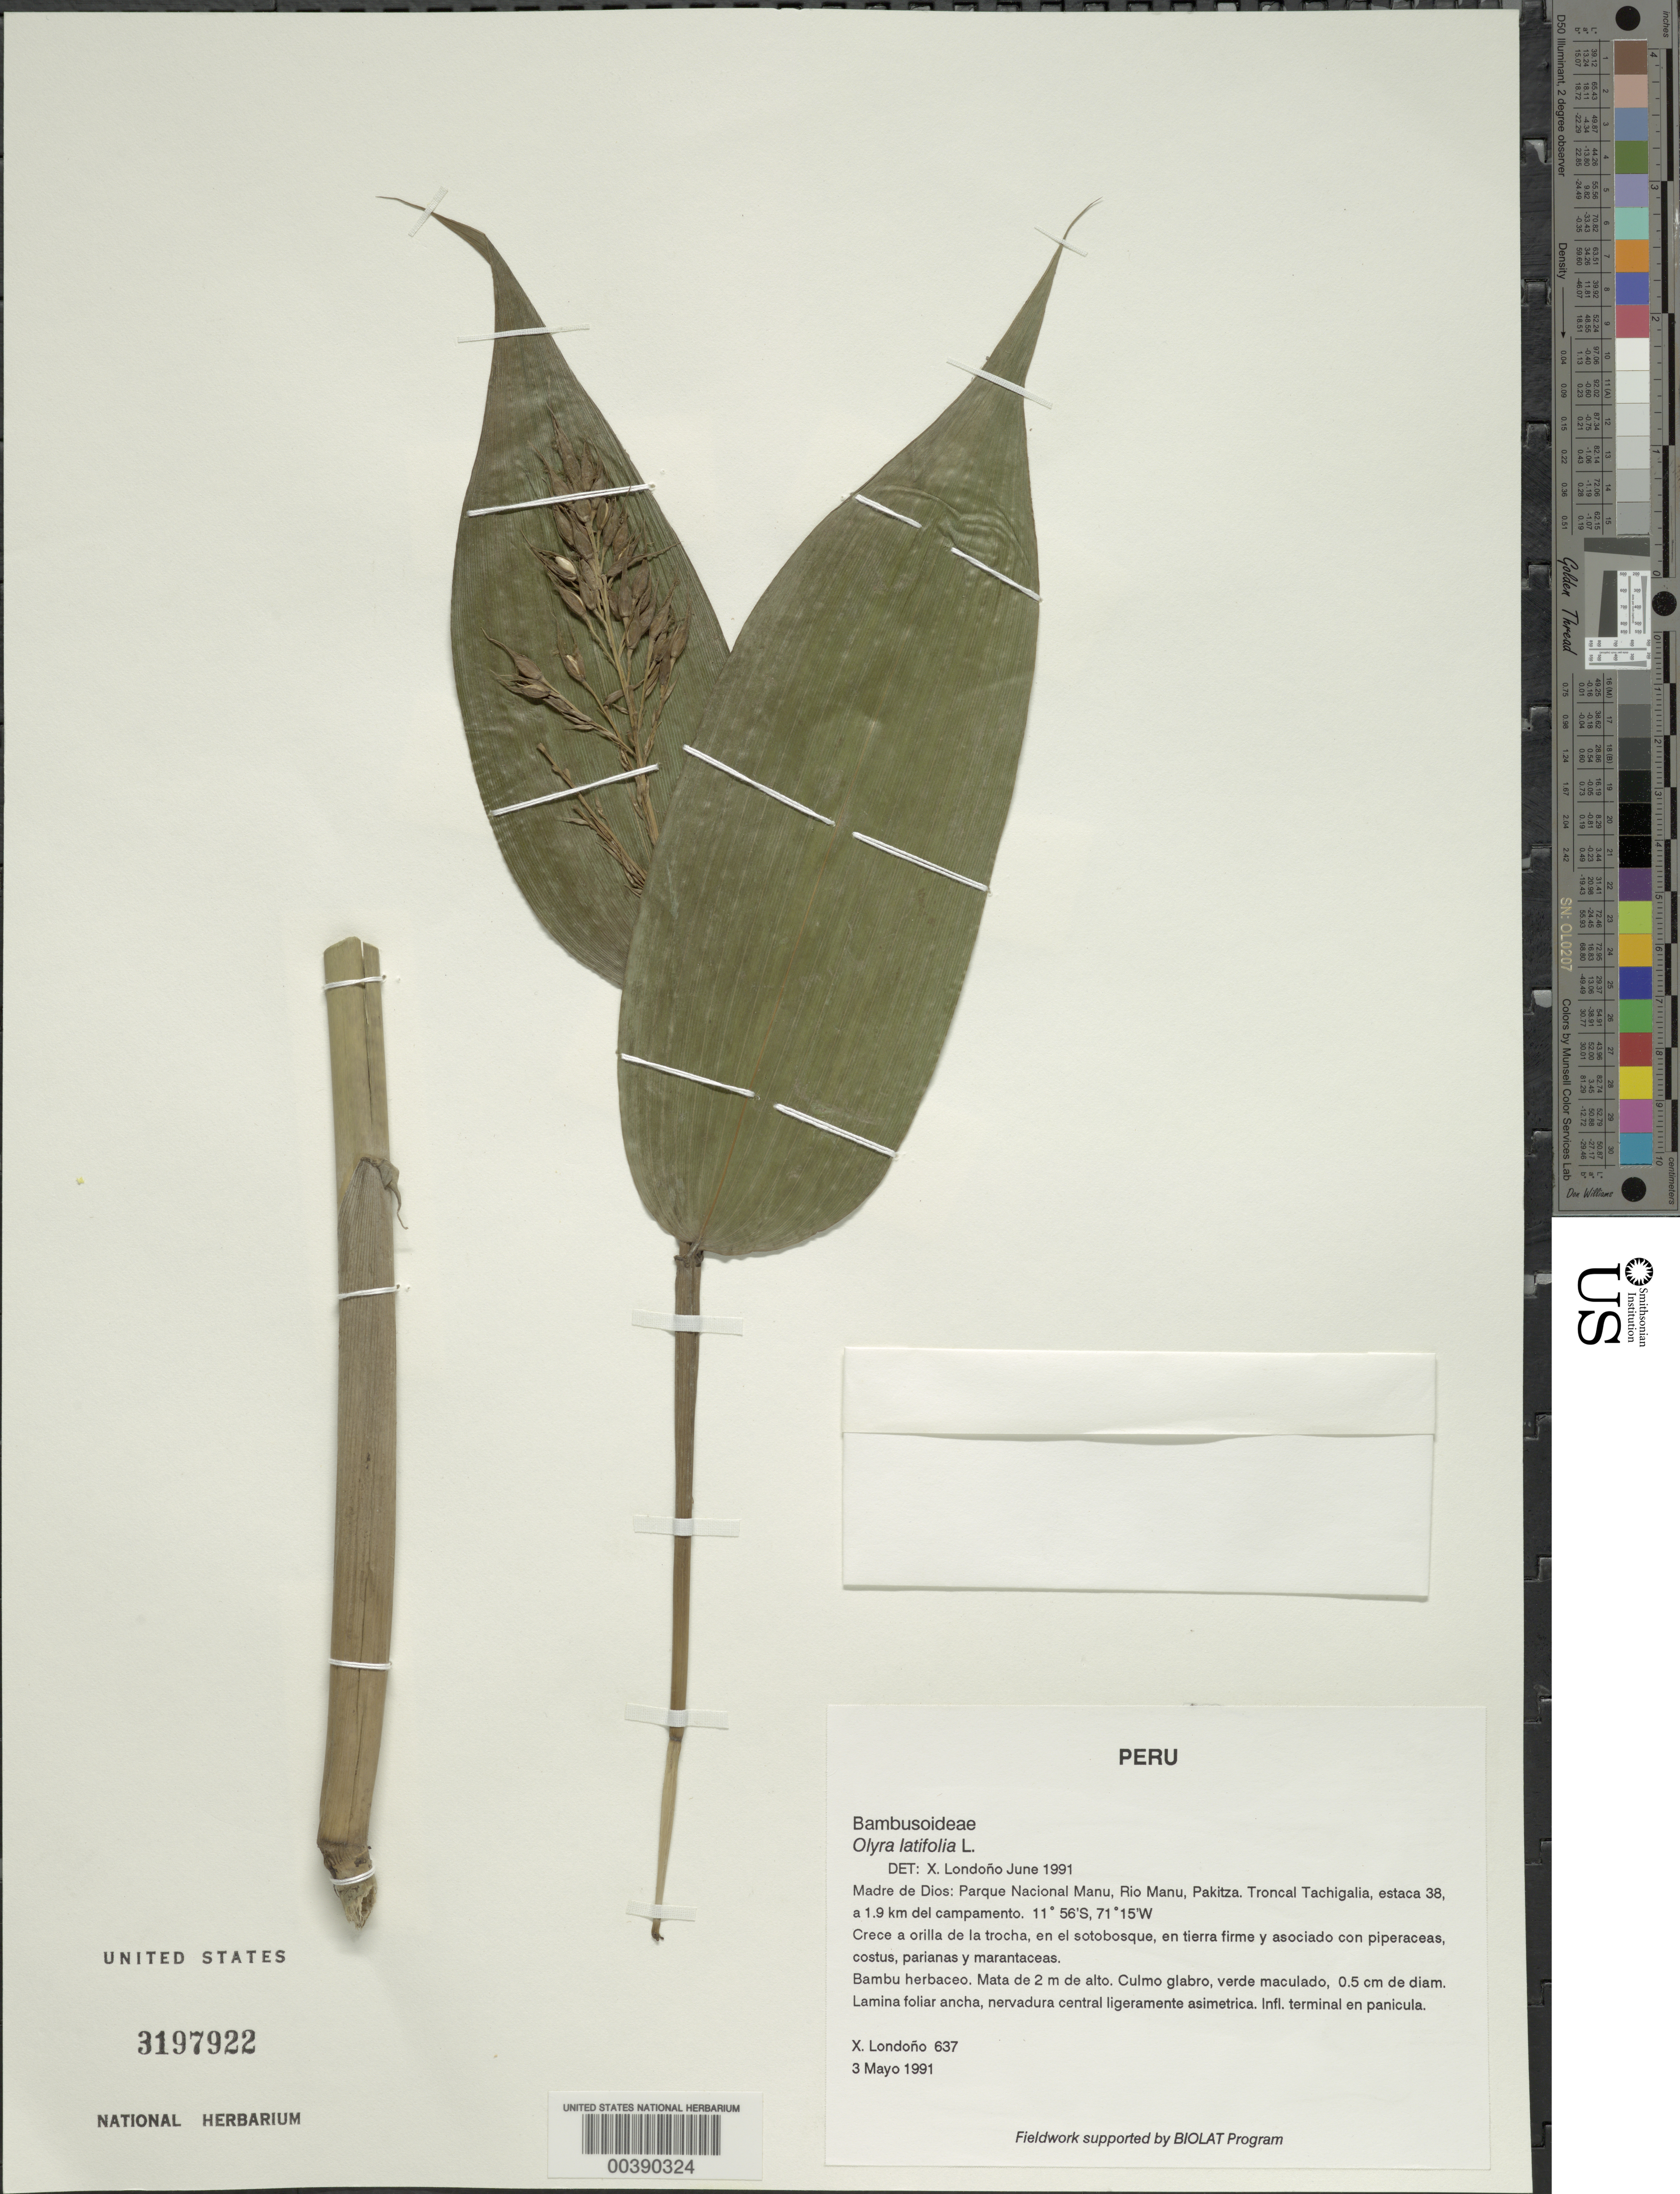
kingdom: Plantae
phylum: Tracheophyta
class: Liliopsida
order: Poales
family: Poaceae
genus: Olyra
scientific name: Olyra latifolia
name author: L.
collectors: X. Londoño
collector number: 637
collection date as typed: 03 May 1991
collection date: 1991-05-03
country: Peru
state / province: Madre de Dios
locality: Parque nacional manu, rio manu, pakitza; troncal tachigalia, estaca 38, a 1.9 km de campamento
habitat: Orilla de la trocha, en el sotobosque, en tierra firme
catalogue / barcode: US 3197922